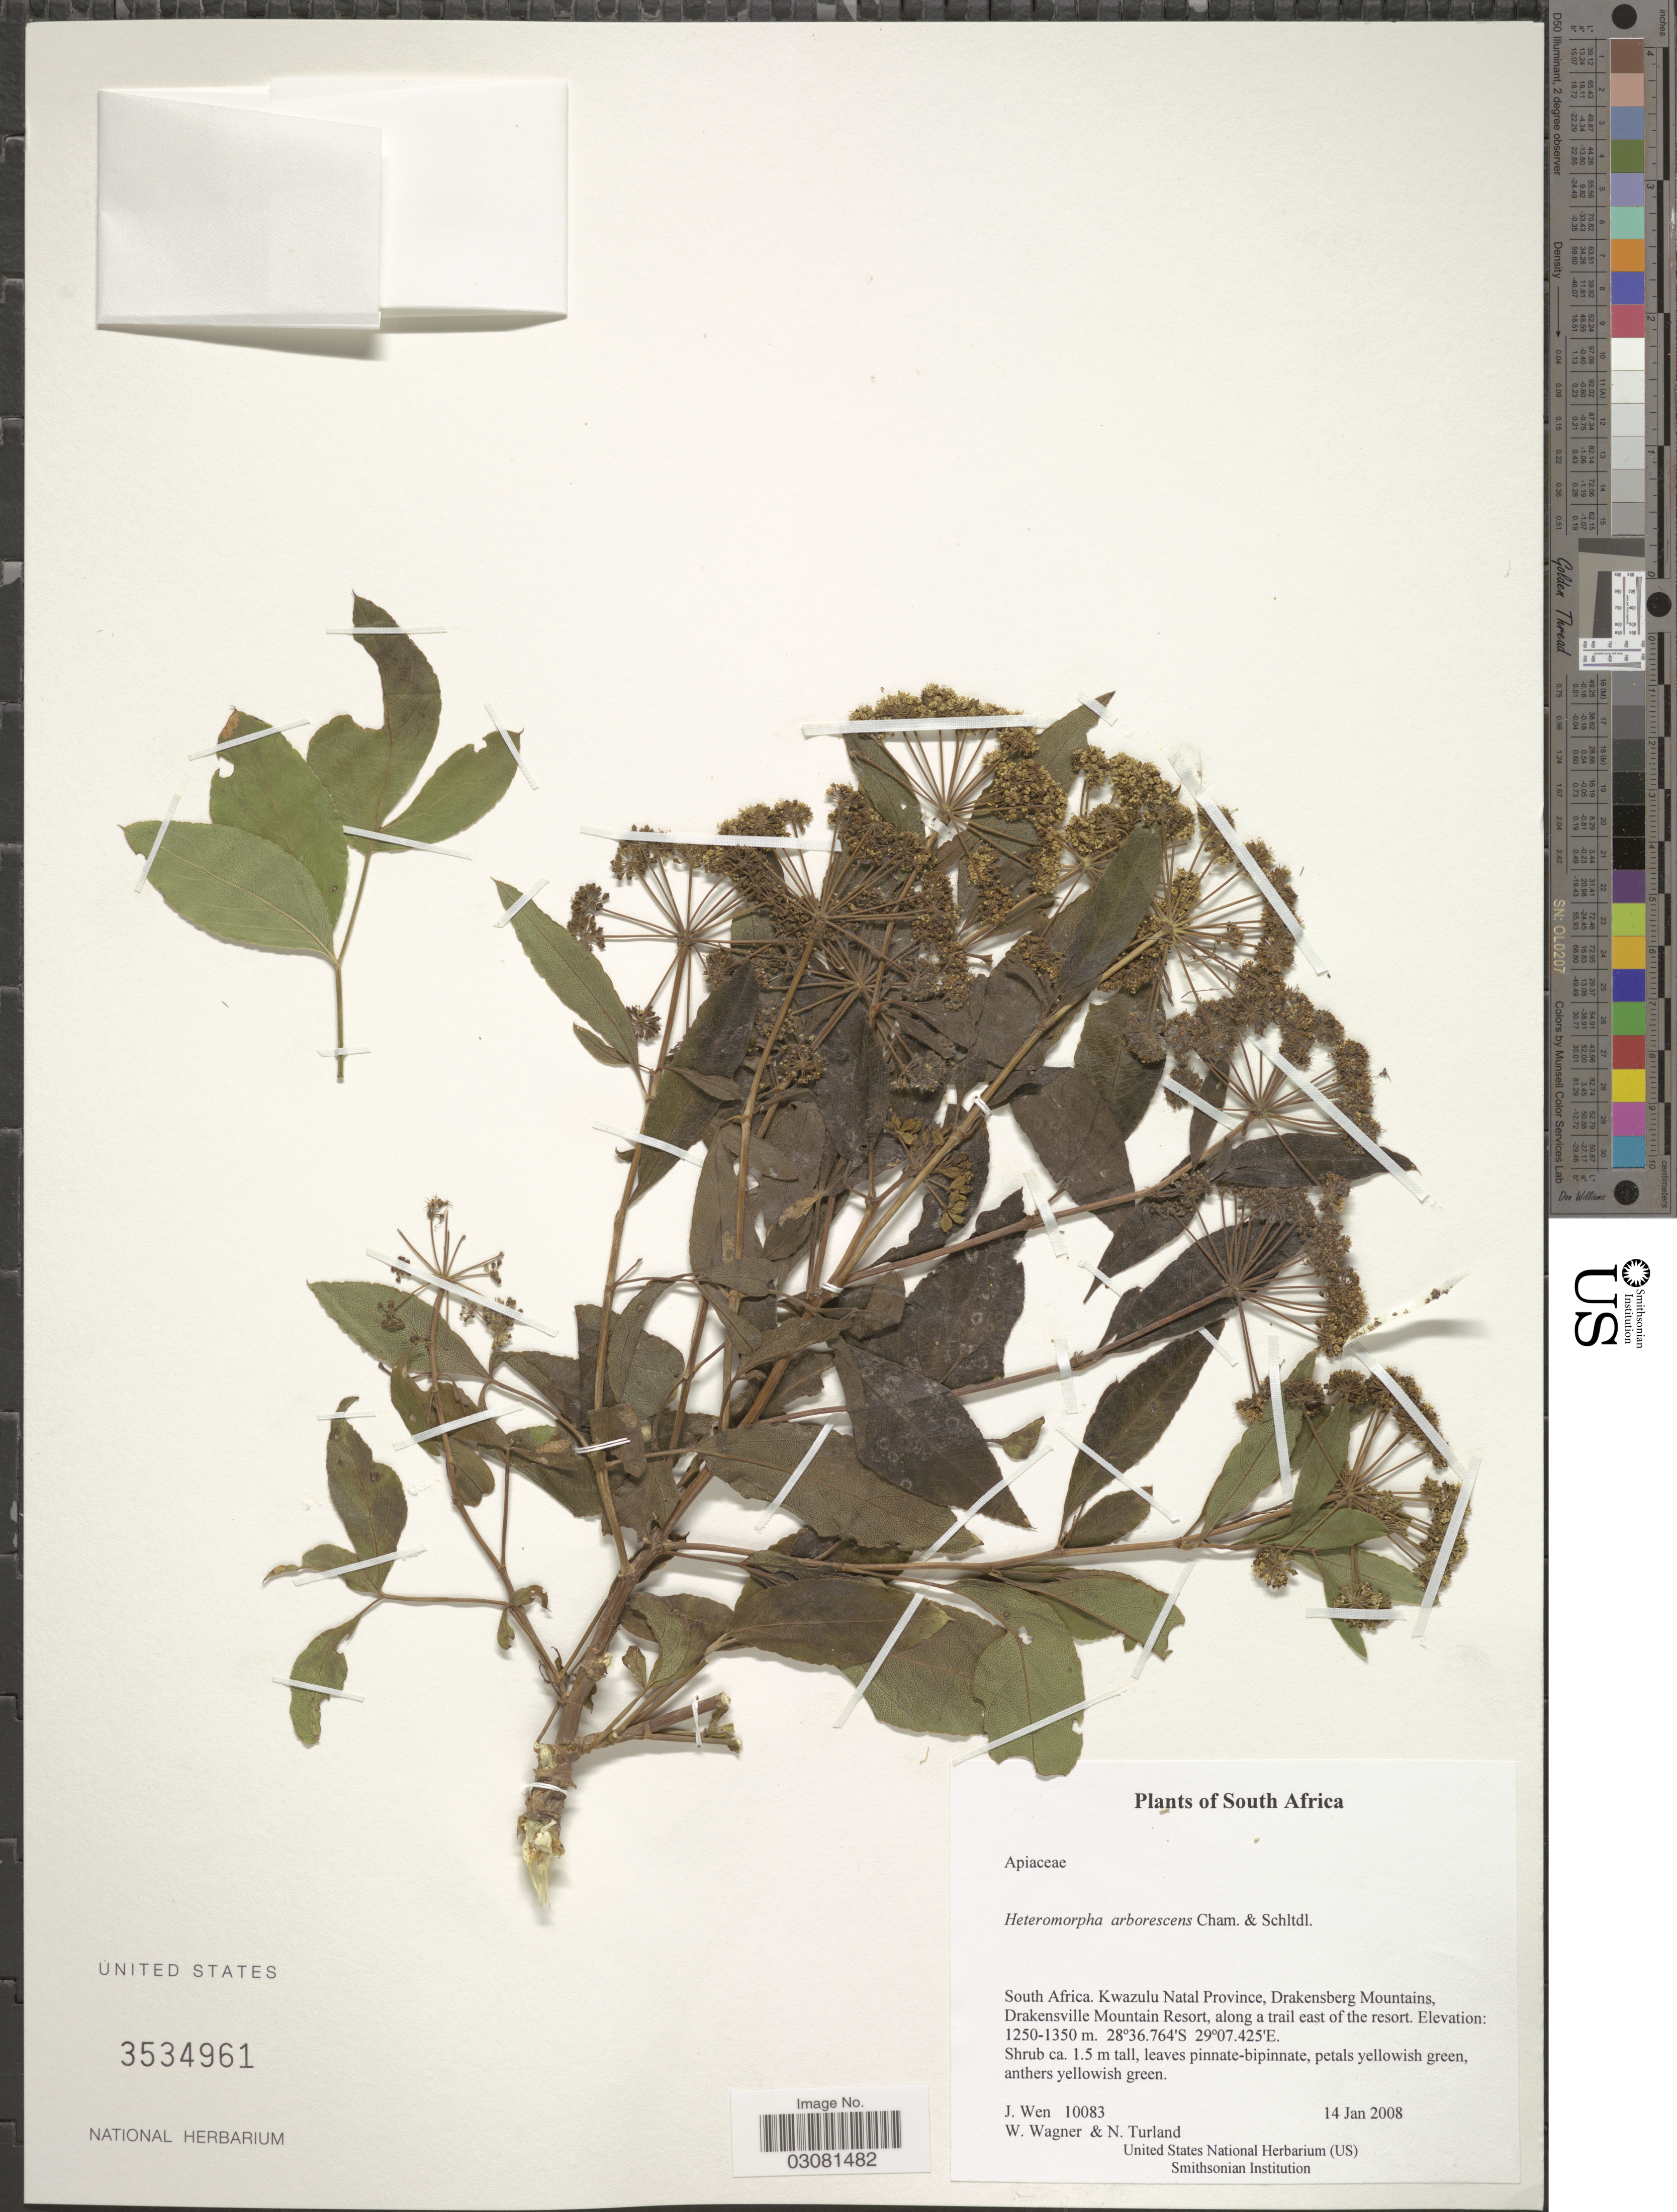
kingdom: Plantae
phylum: Tracheophyta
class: Magnoliopsida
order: Apiales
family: Apiaceae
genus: Heteromorpha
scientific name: Heteromorpha arborescens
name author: Cham. & Schltdl.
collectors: J. Wen, W. Wagner & N. Turland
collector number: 10083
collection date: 2008-01-14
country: South Africa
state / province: KwaZulu-Natal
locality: Kwazulu Natal Province, Drakensberg Mountains, Drakensville Mountain Resort, along a trail east of the resort.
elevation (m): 1250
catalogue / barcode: US 3534961